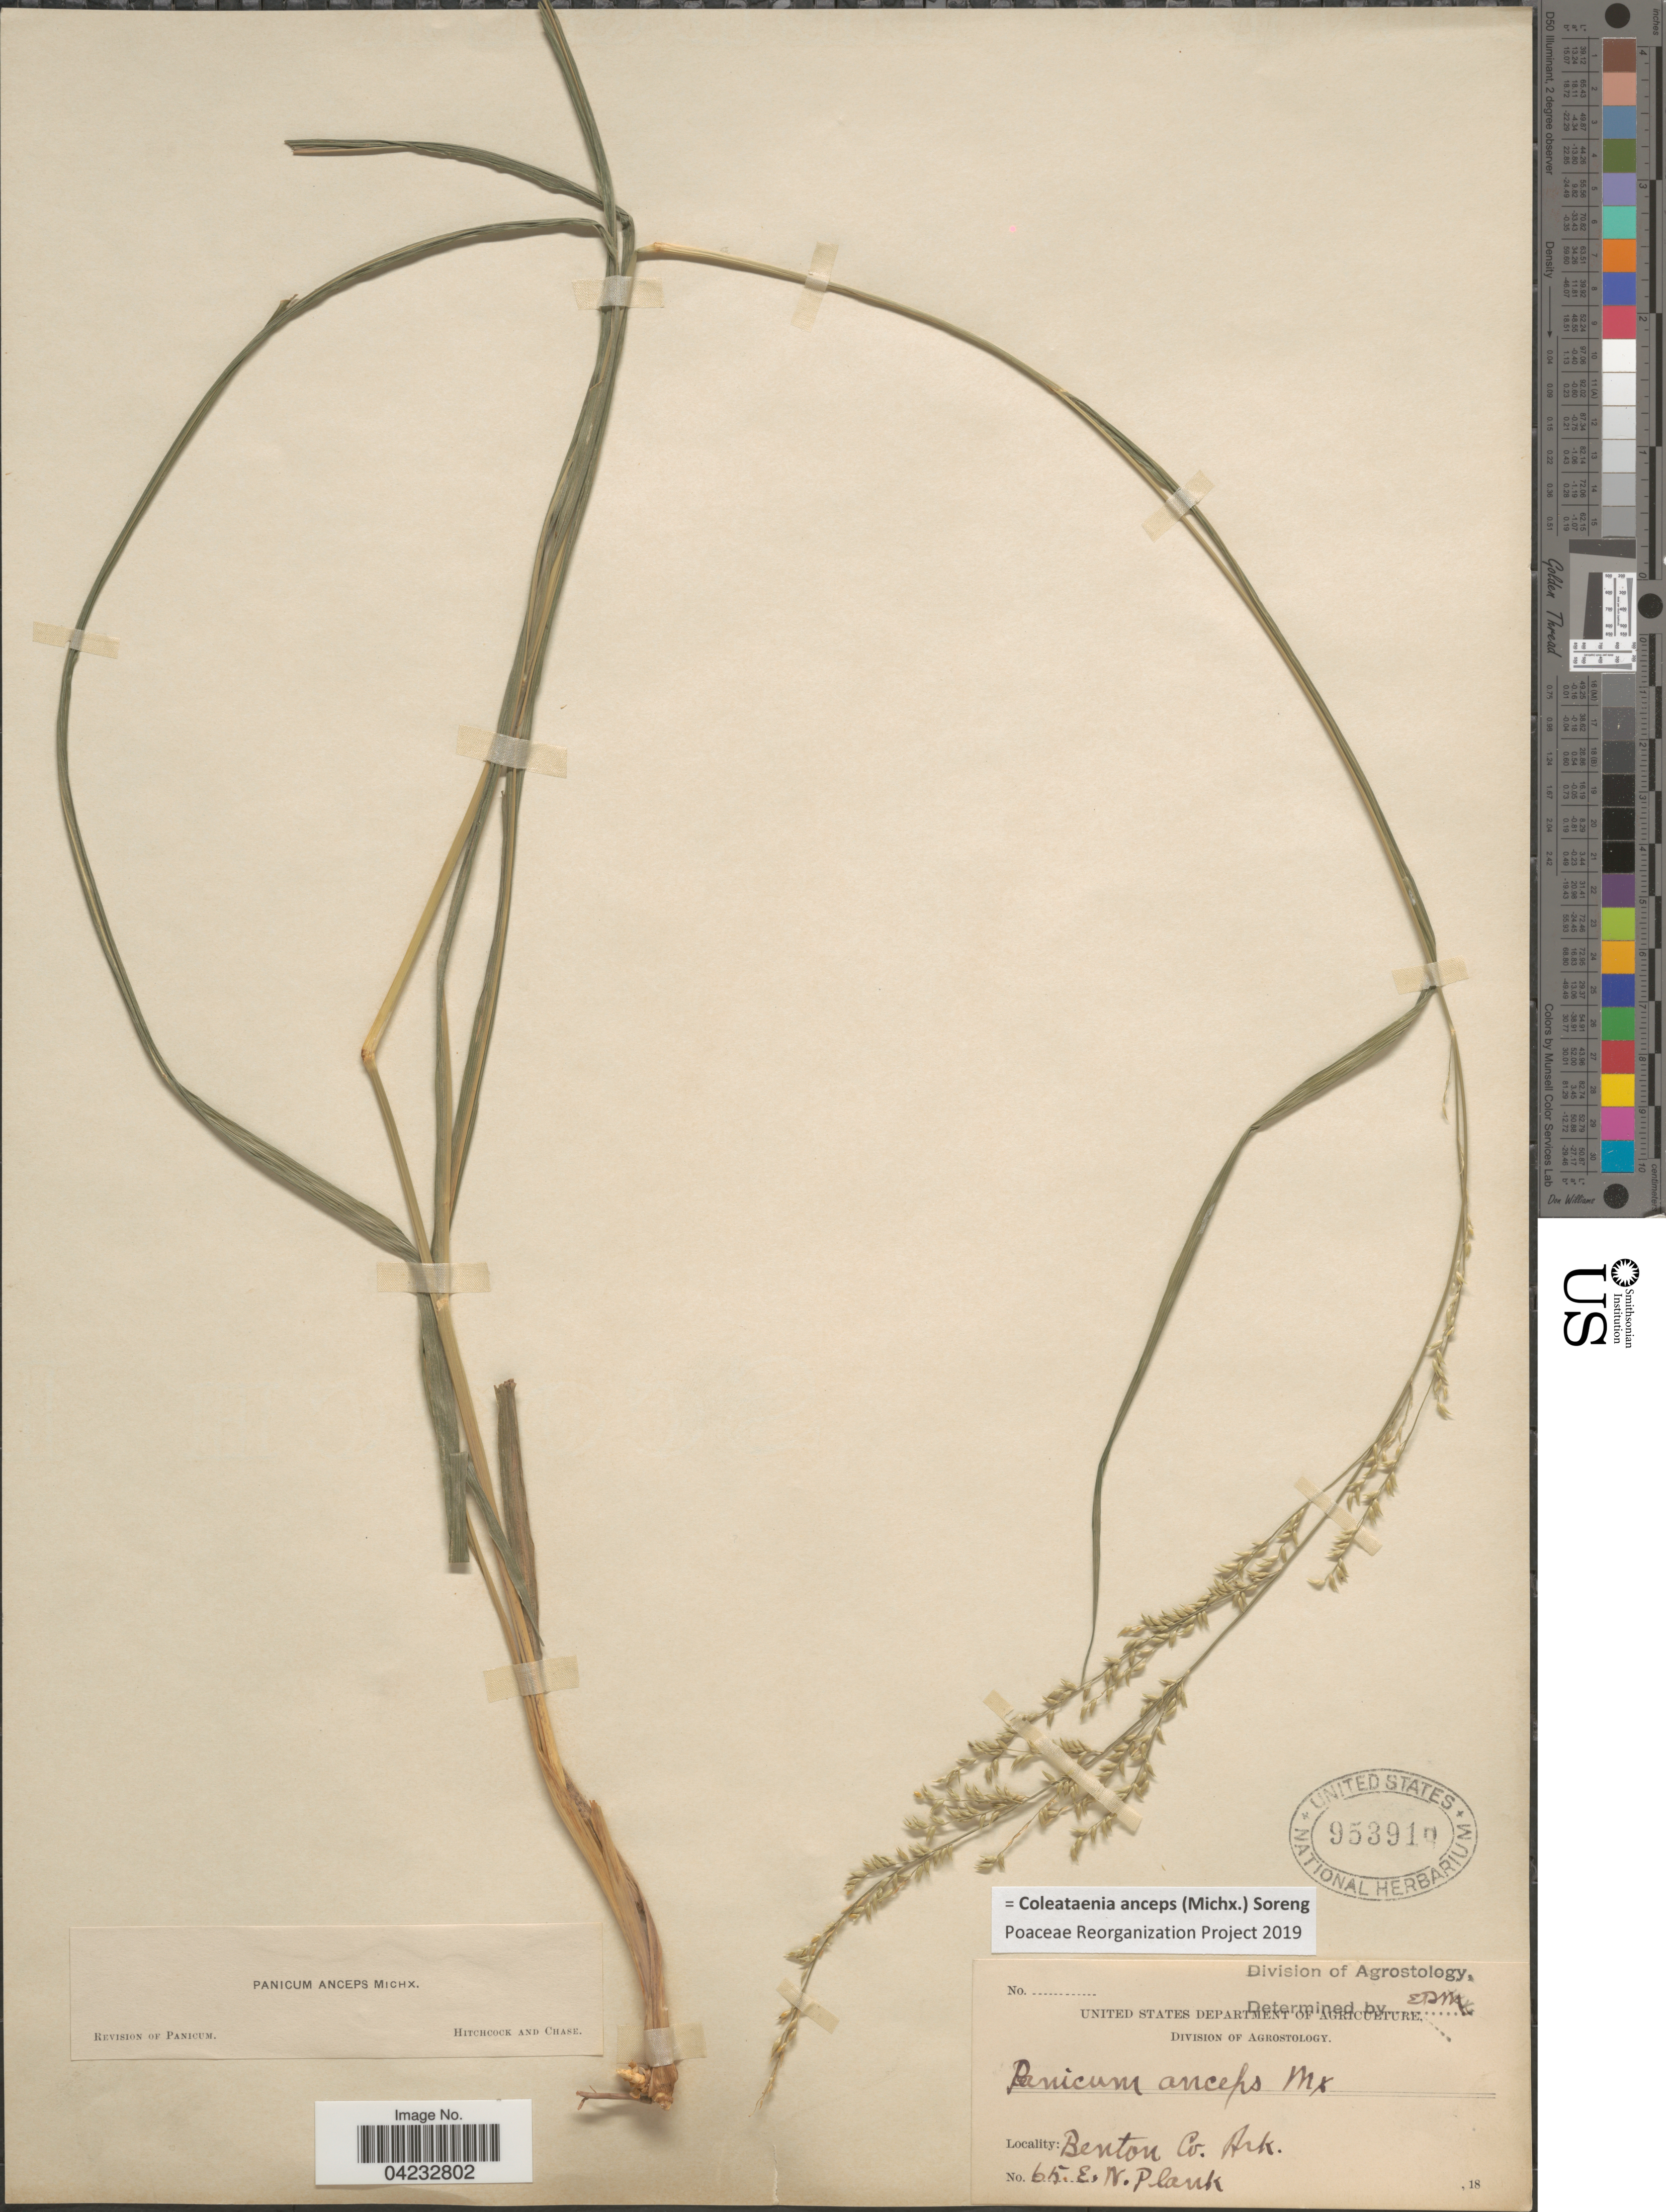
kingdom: Plantae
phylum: Tracheophyta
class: Liliopsida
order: Poales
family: Poaceae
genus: Coleataenia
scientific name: Coleataenia anceps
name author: (Michx.) Soreng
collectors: E. Plank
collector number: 65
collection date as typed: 18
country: United States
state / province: Arkansas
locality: Benton Co.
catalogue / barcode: US 953910